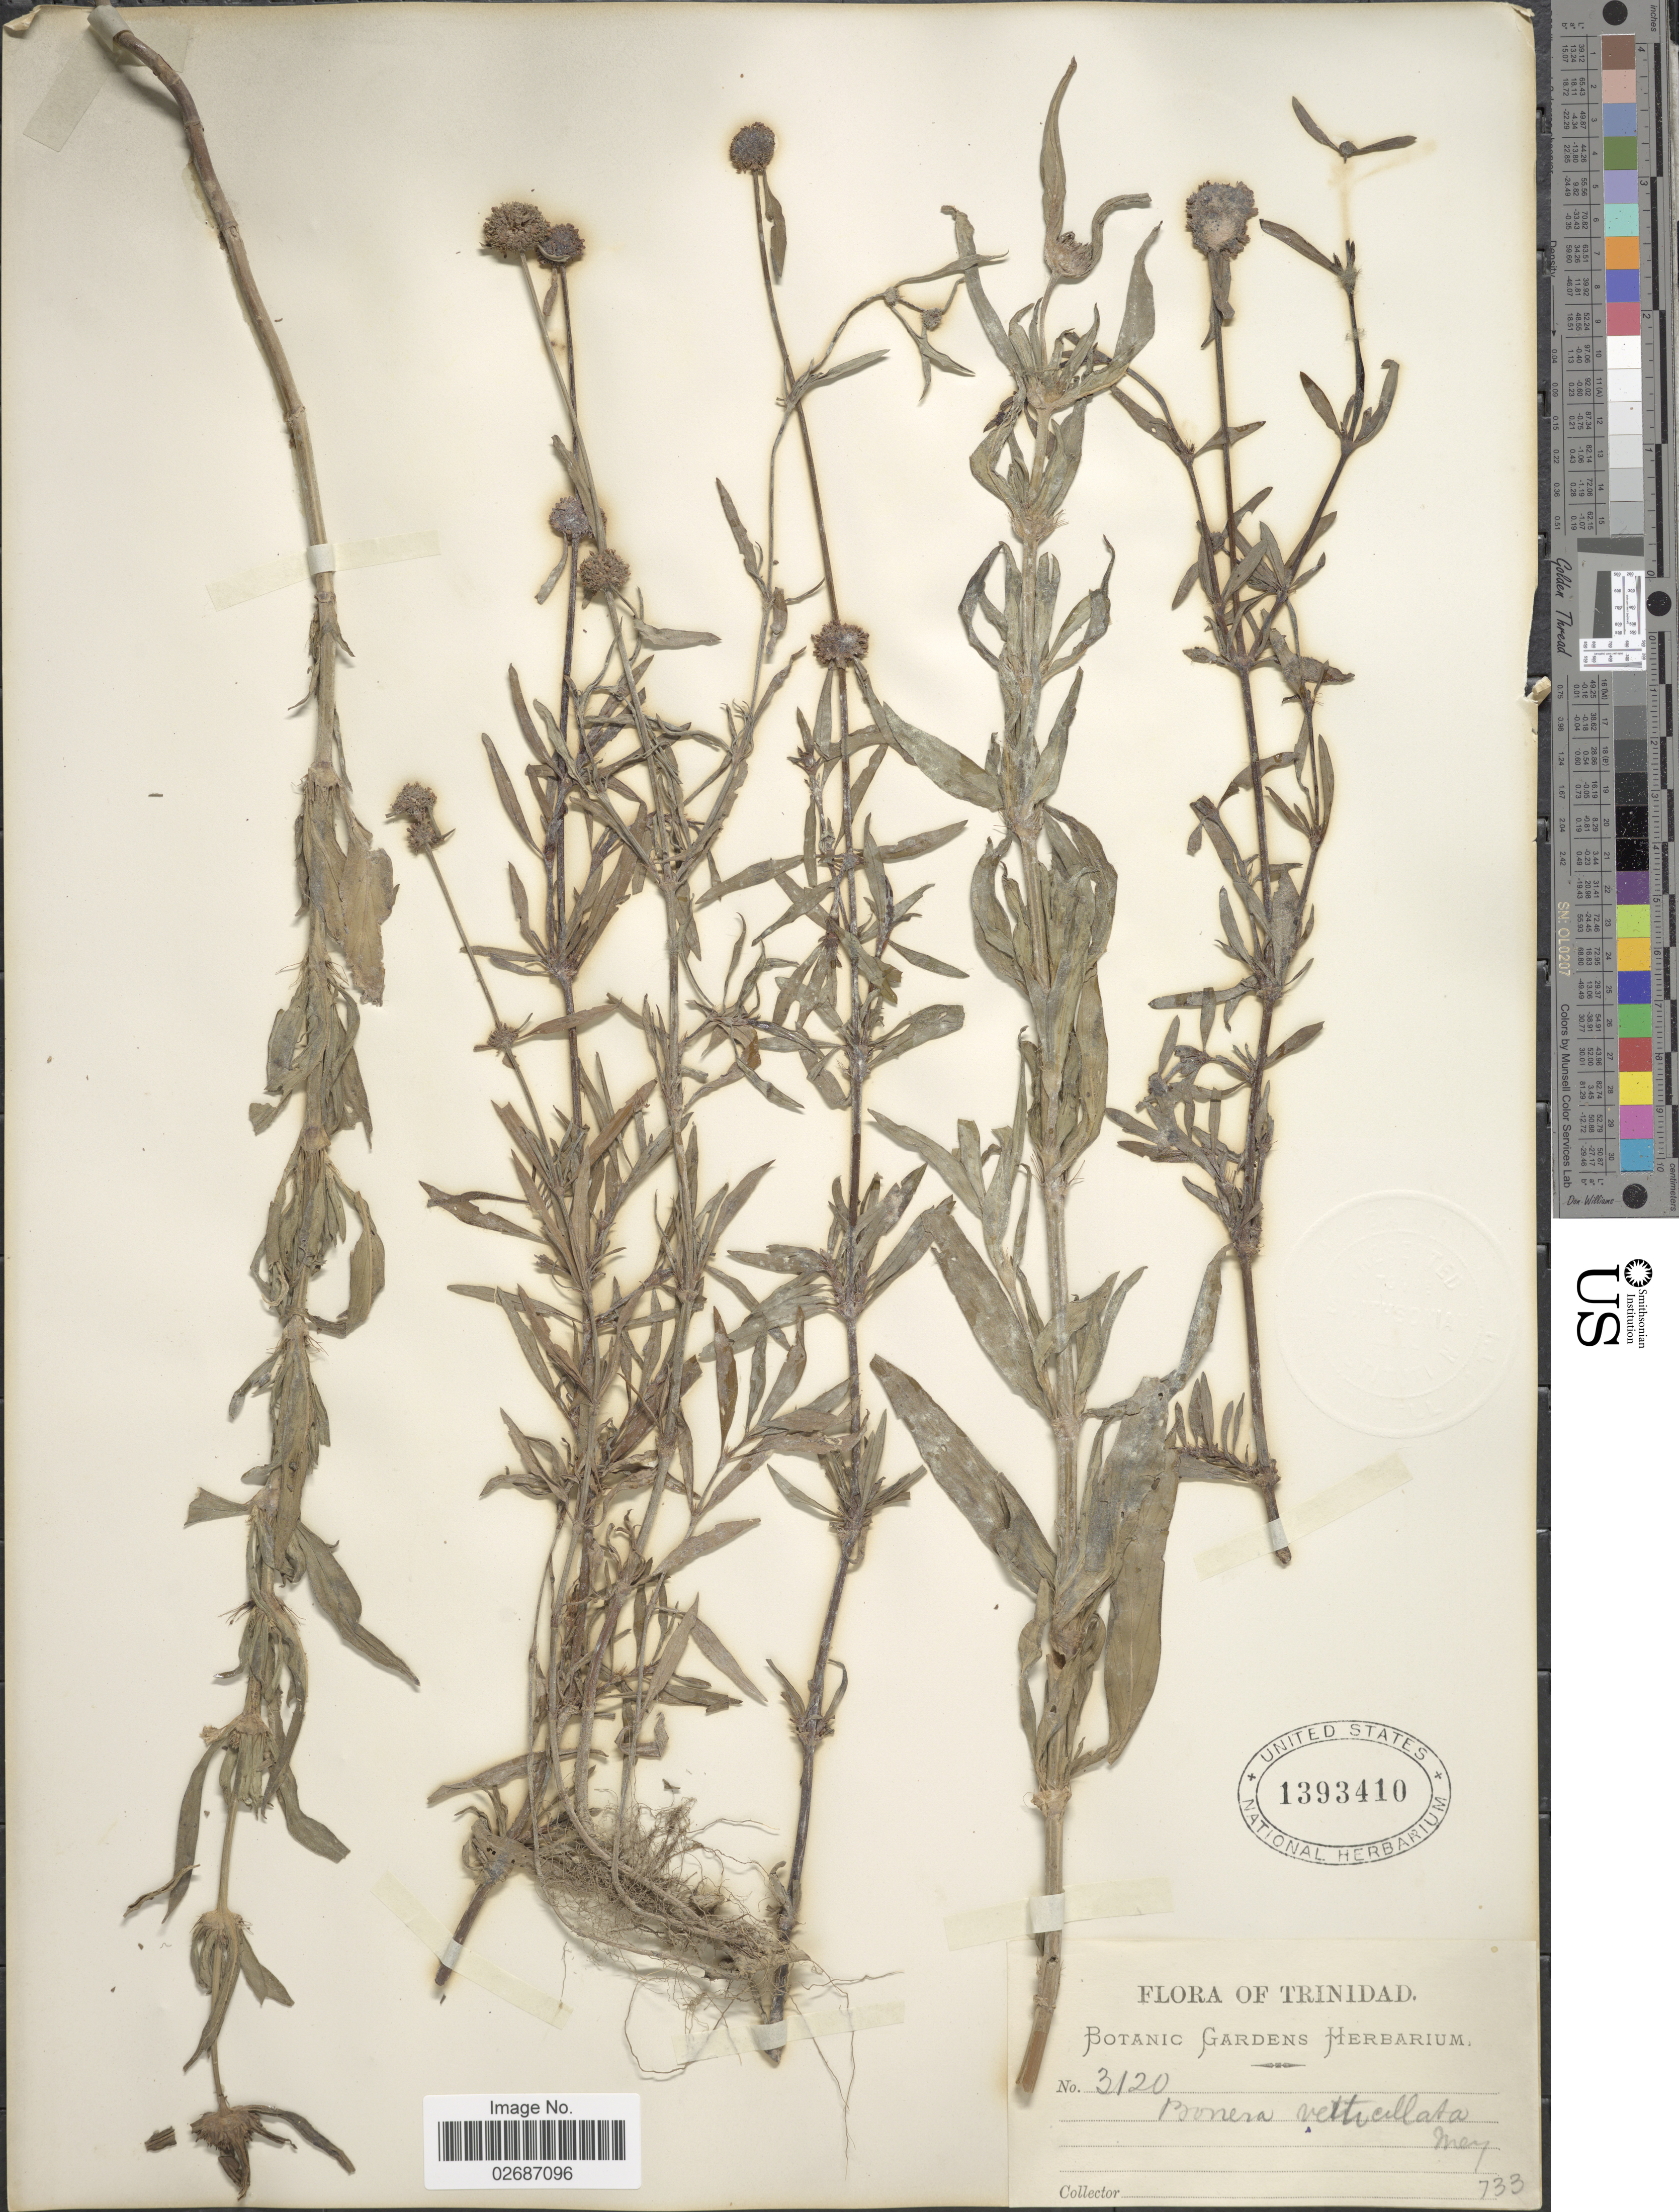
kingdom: Plantae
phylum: Tracheophyta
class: Magnoliopsida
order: Gentianales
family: Rubiaceae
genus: Borreria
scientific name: Borreria verticillata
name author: (L.) G. Mey.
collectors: Botanic Gardens Herbarium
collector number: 3120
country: Trinidad and Tobago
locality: Trinidad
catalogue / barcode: US 1393410